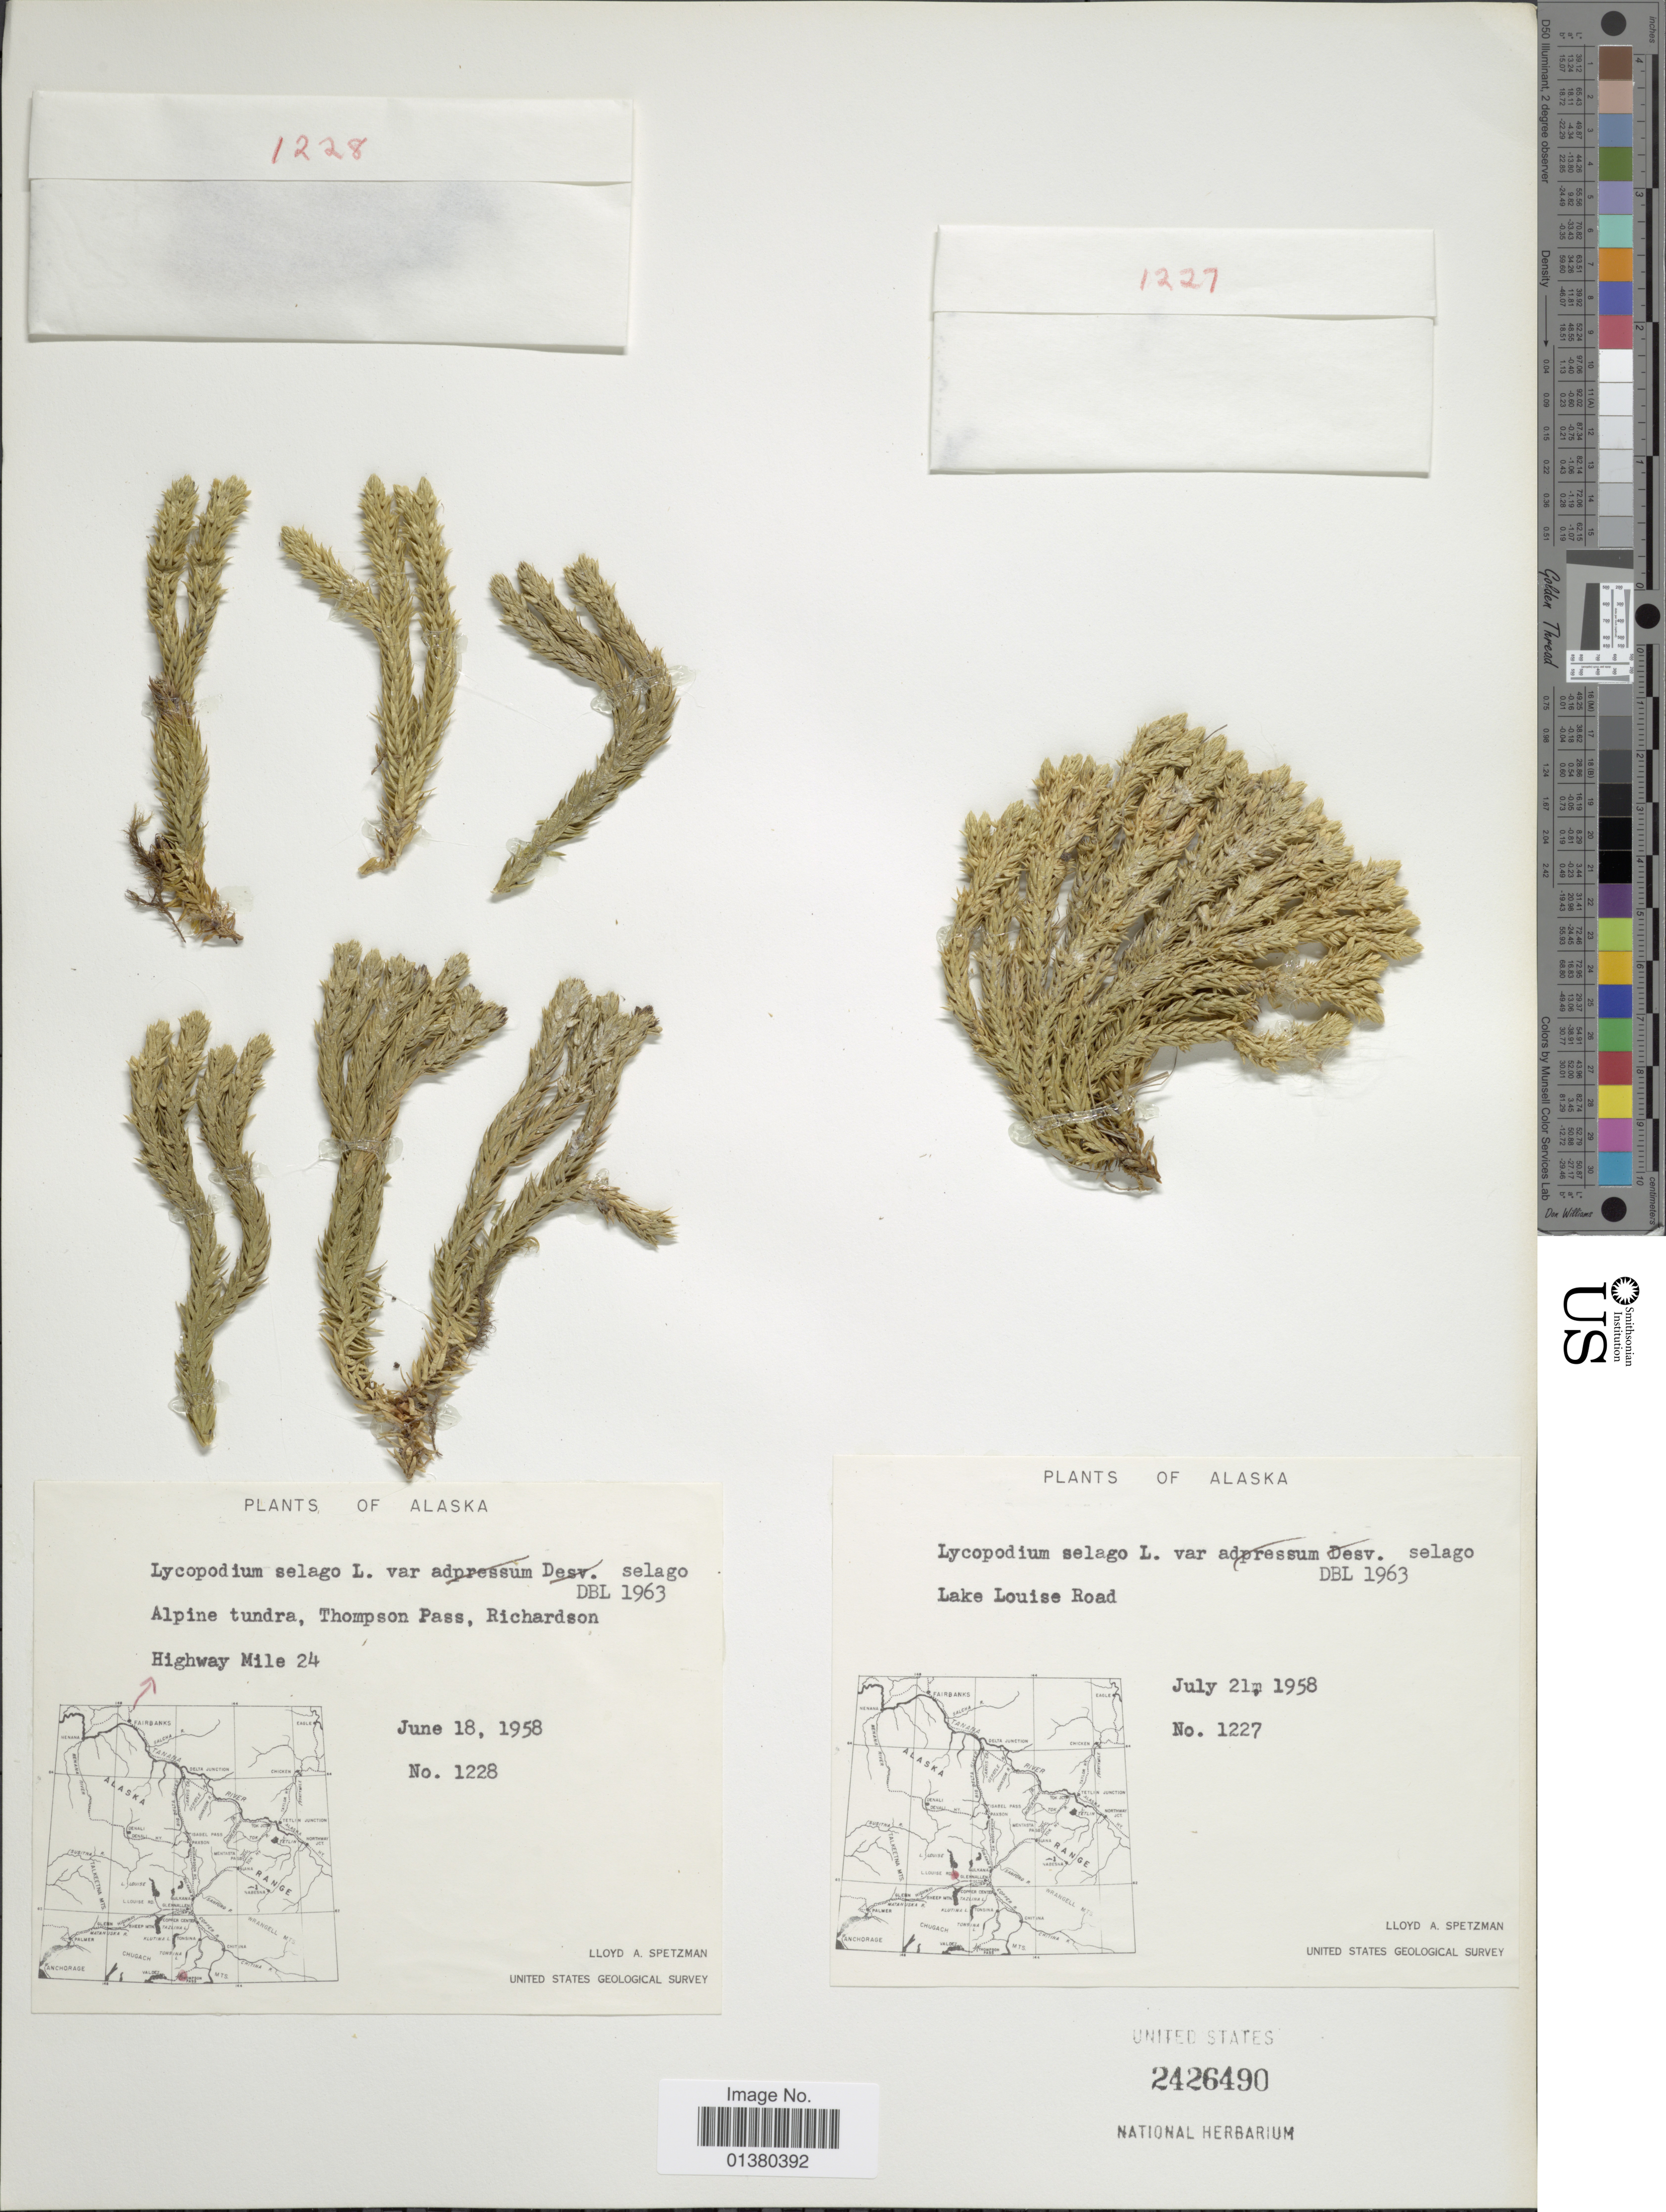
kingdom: Plantae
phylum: Tracheophyta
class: Lycopodiopsida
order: Lycopodiales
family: Lycopodiaceae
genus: Huperzia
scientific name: Huperzia selago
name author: (L.) Bernh. ex Schrank & Mart.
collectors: L. Spetzman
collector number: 1227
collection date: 1958-07-21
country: United States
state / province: Alaska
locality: Lake Louise Road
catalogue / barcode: US 2426490